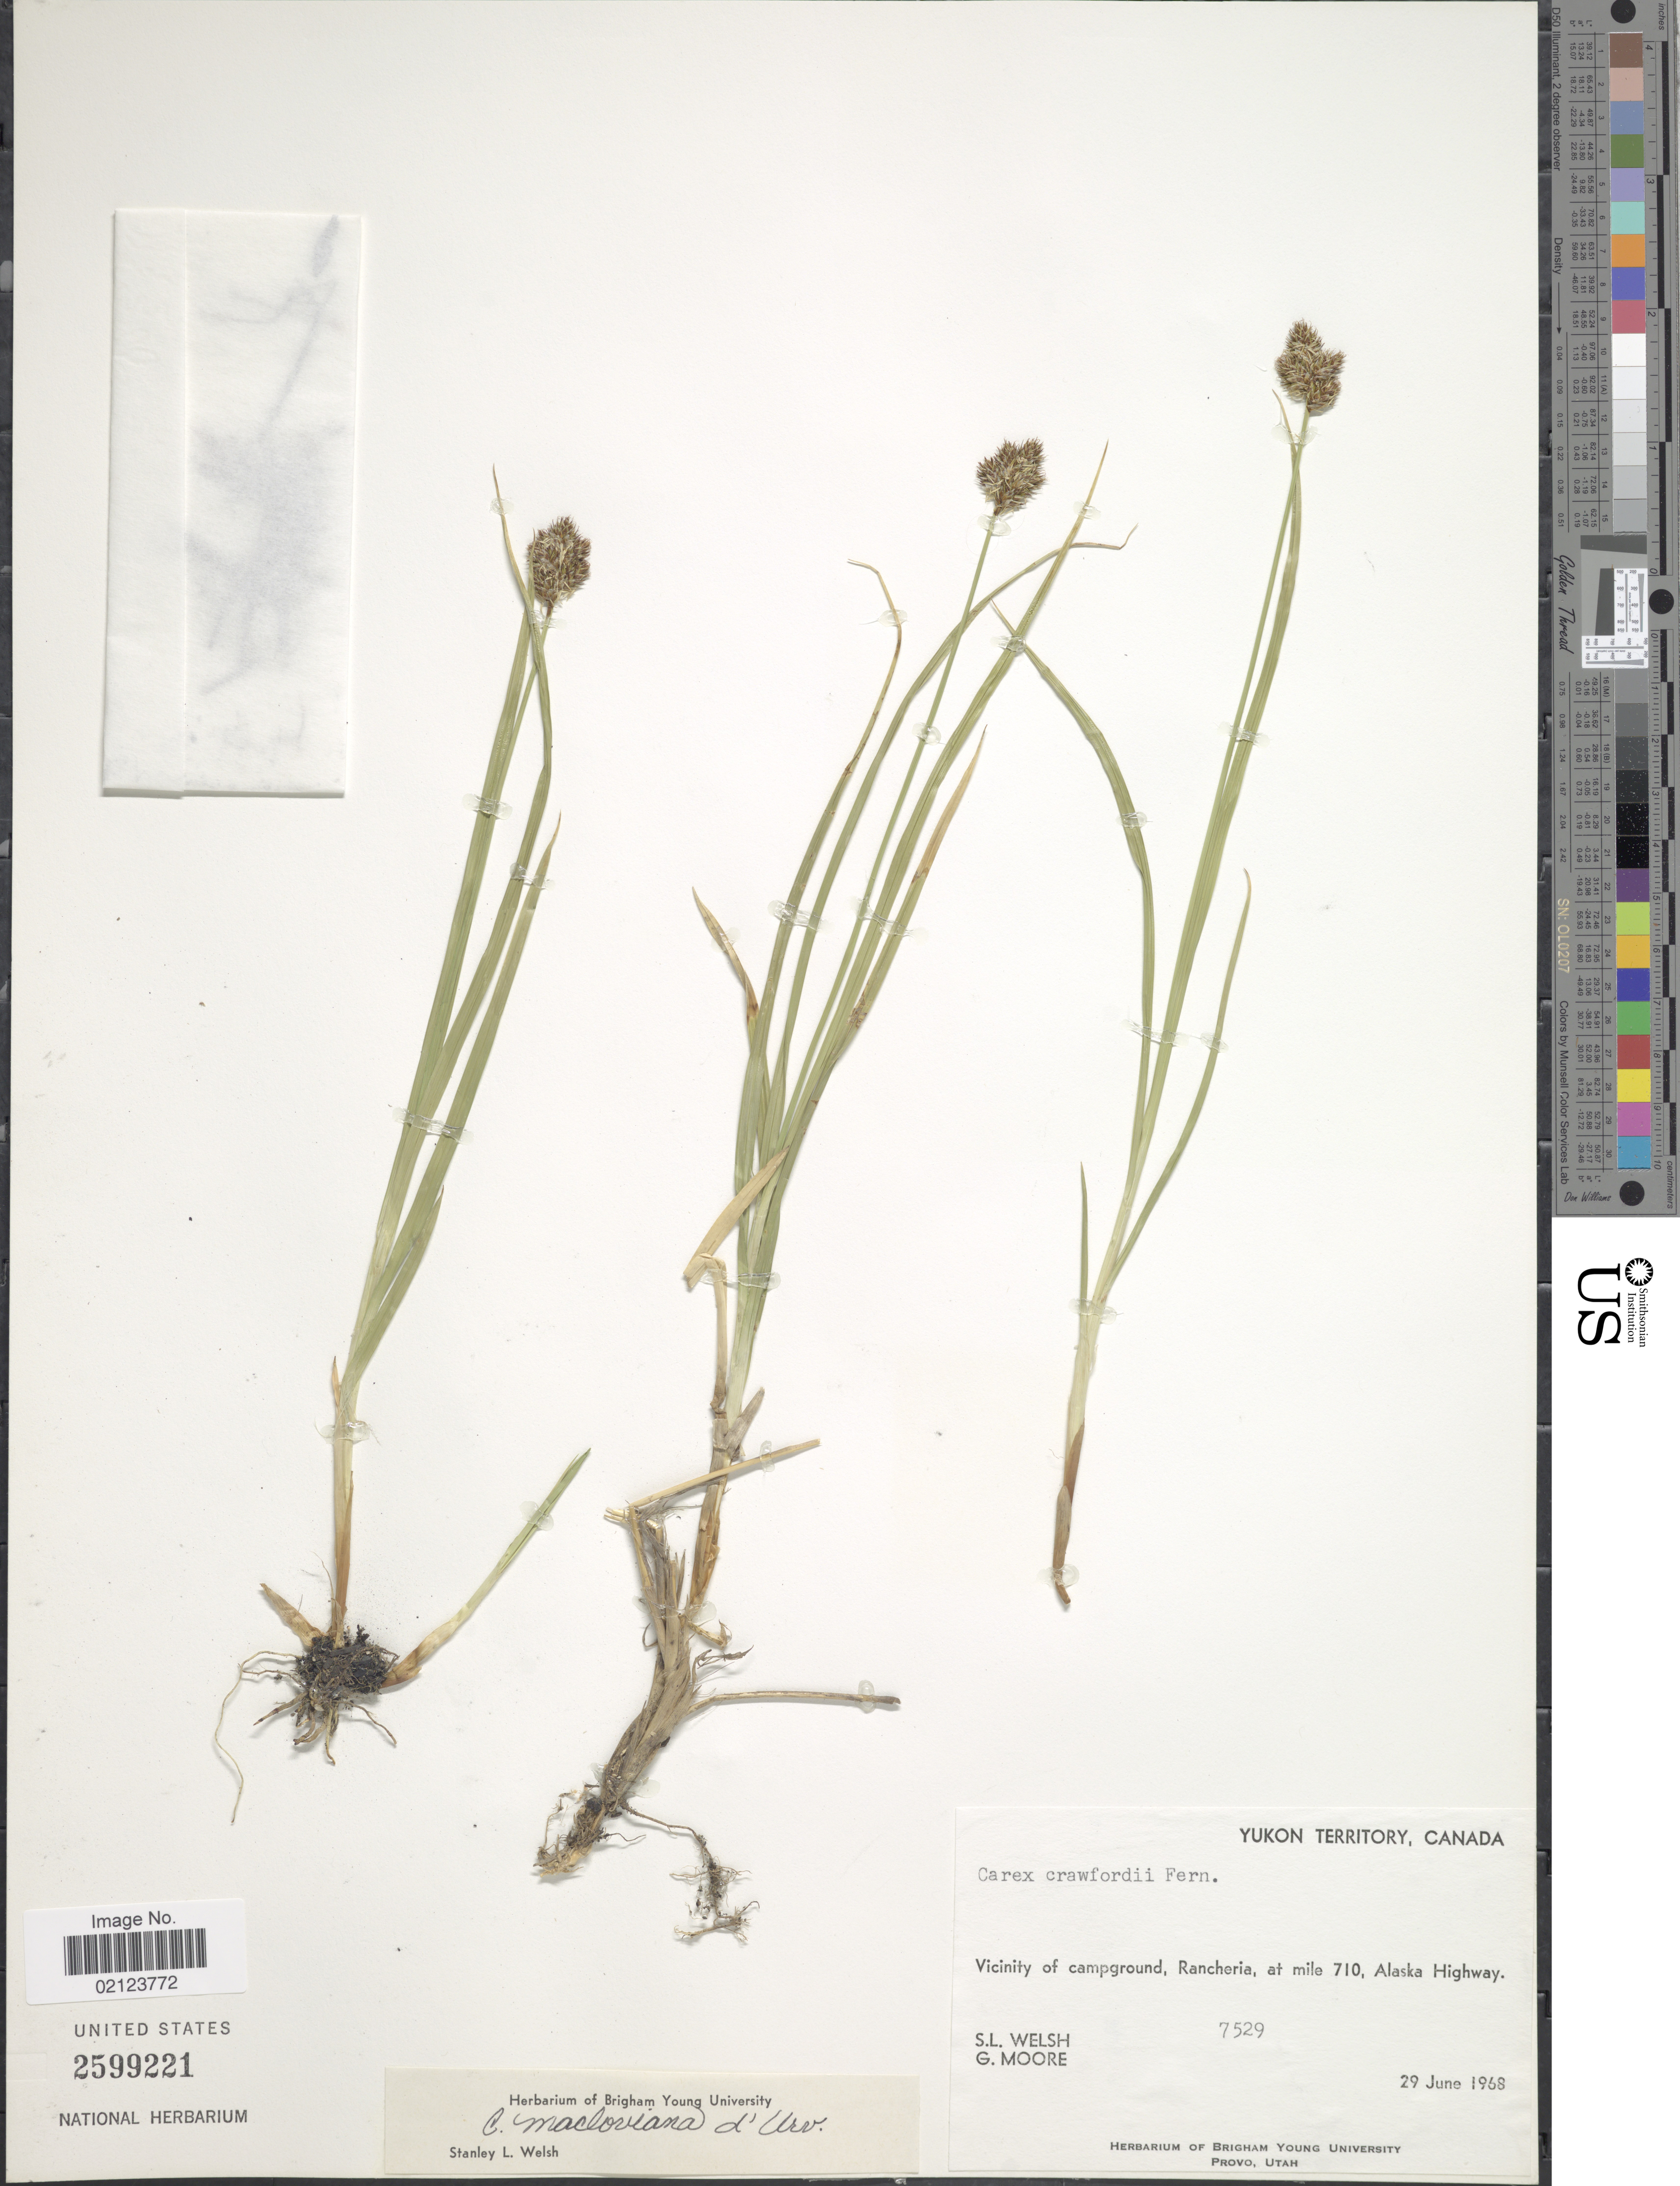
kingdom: Plantae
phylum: Tracheophyta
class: Liliopsida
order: Poales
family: Cyperaceae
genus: Carex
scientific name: Carex macloviana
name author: d'Urv.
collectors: S. Welsh & G. Moore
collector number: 7529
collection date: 1968-06-29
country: Canada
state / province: Yukon Territory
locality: Vicinity of campground, Rancheria, at mile 710, Alaska Highway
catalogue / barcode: US 2599221